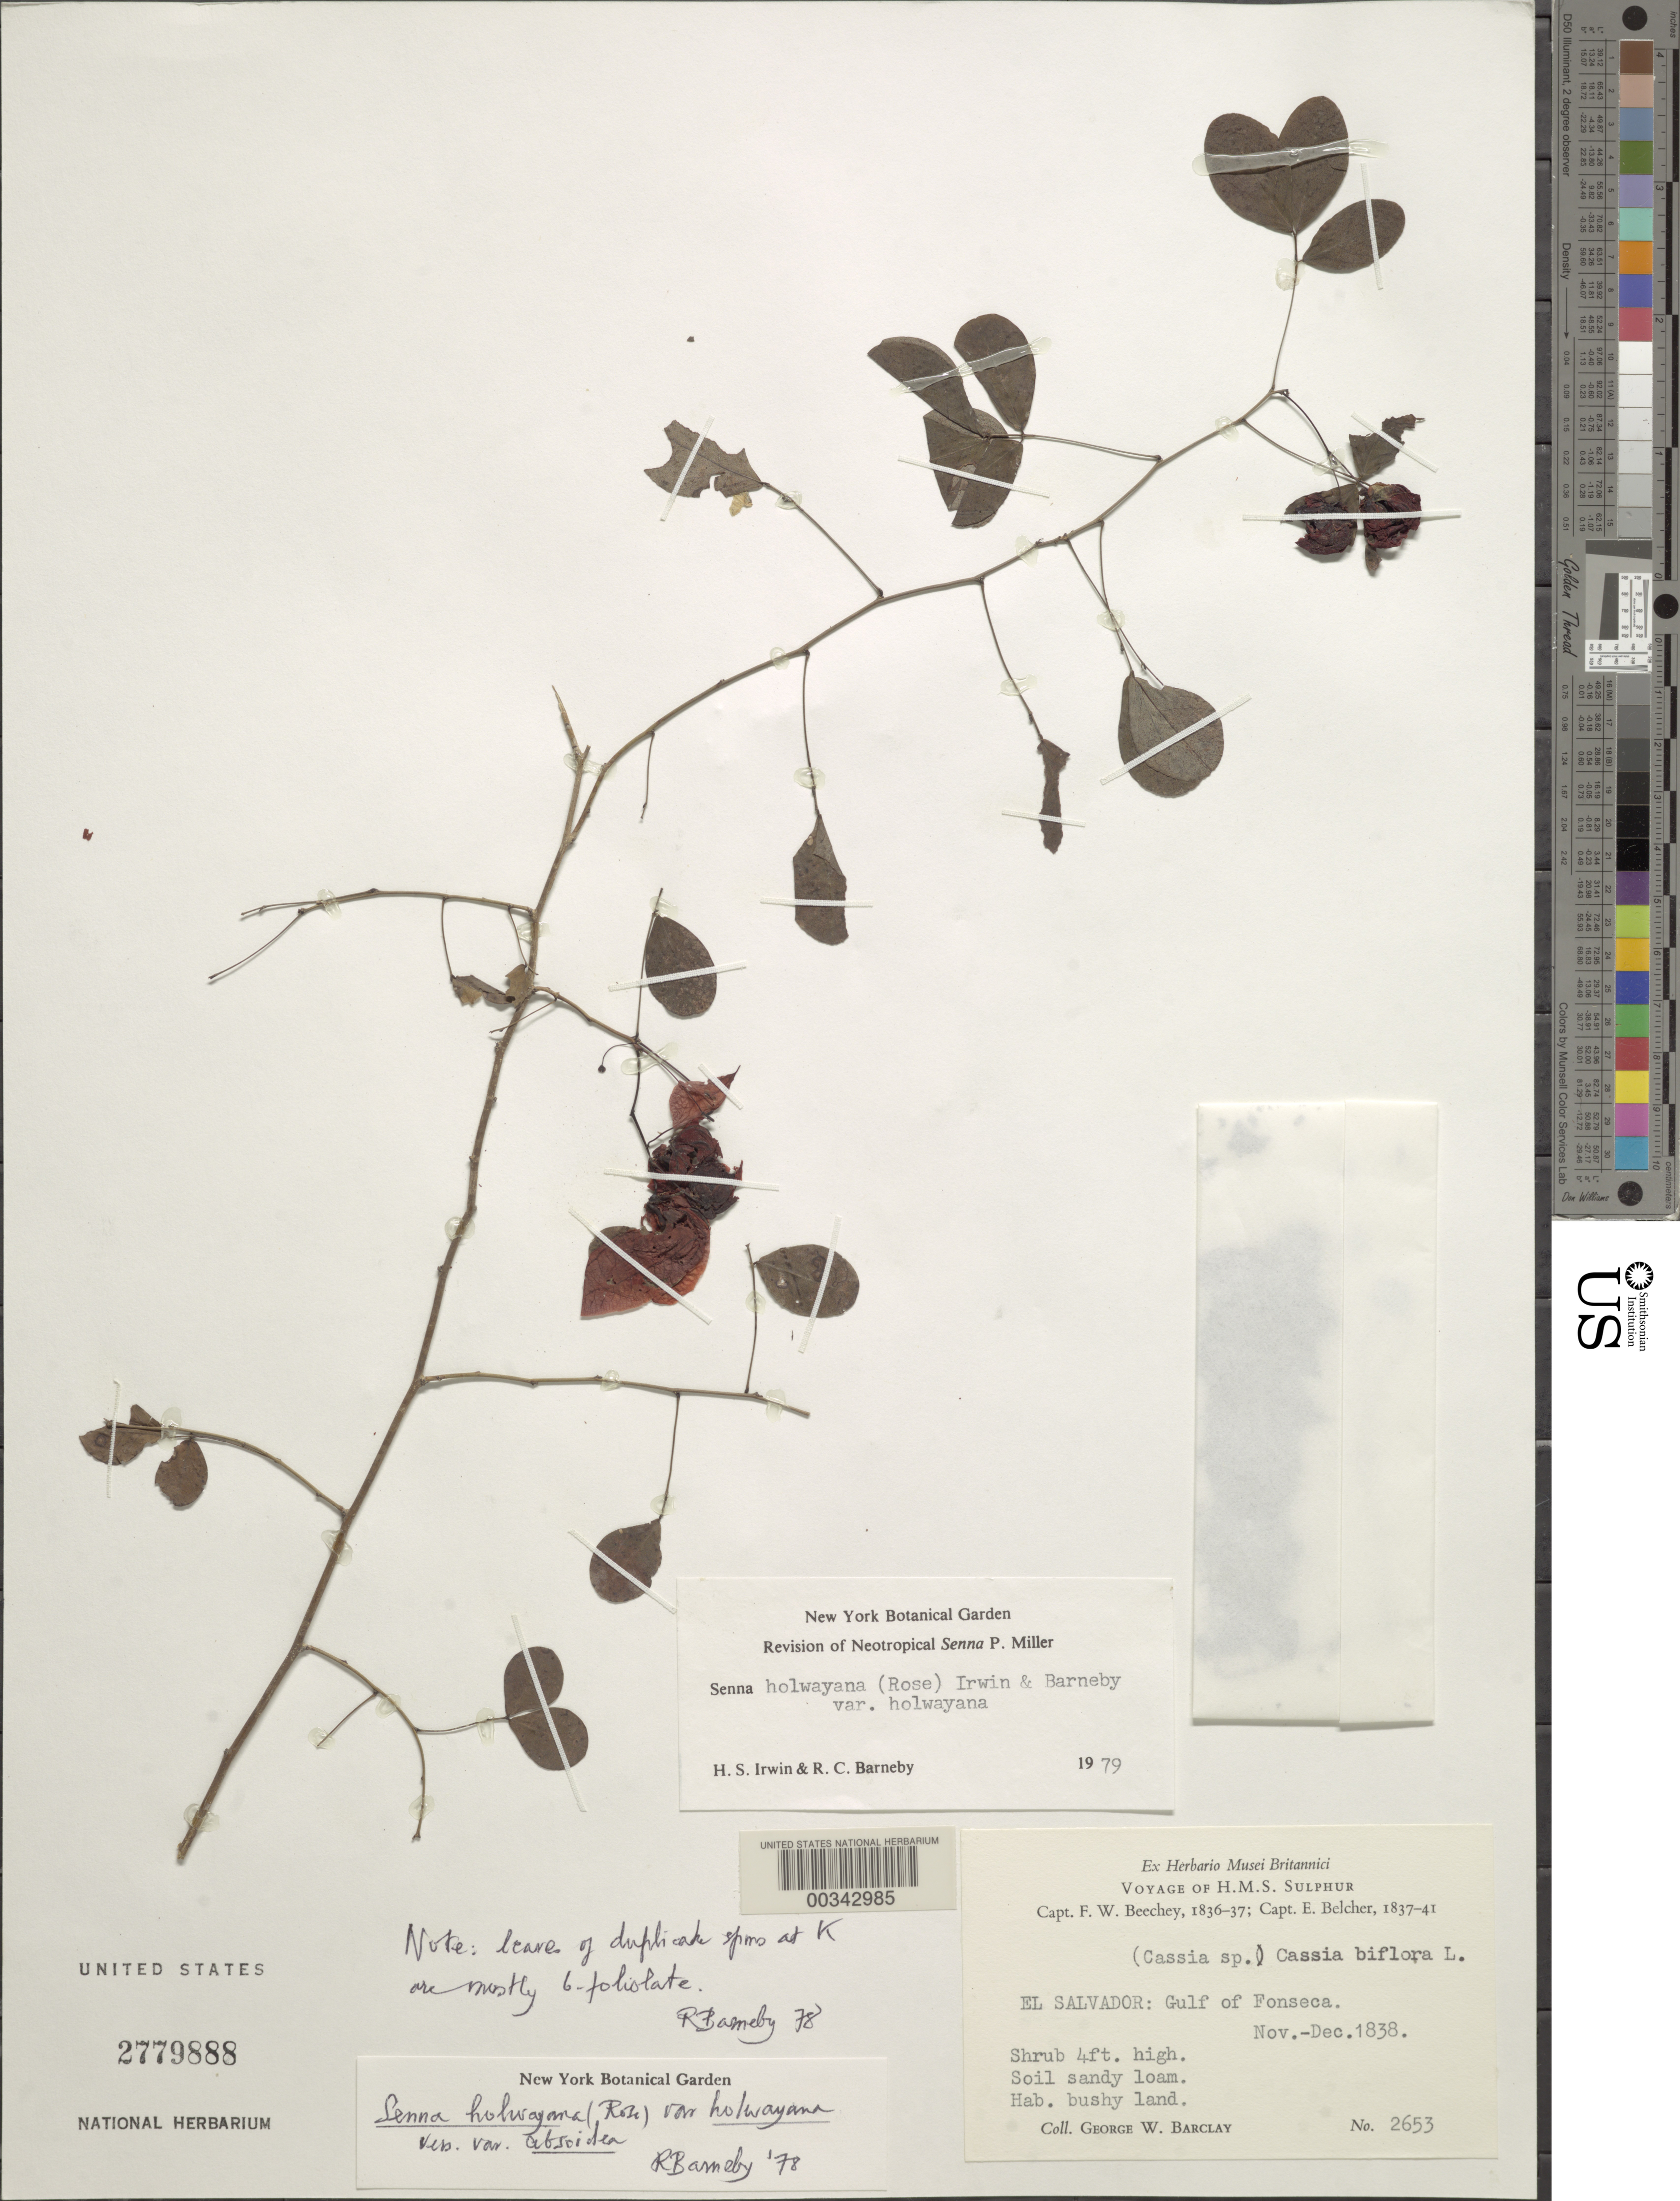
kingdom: Plantae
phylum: Tracheophyta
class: Magnoliopsida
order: Fabales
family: Fabaceae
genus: Senna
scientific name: Senna holwayana var. holwayana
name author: (Rose) H.S. Irwin & Barneby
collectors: G. W. Barclay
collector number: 2653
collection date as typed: Nov 1838 to -- Dec 1838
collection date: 1838-11/1838-12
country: El Salvador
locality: Gulf of fonseca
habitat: Brushy land; sandy loam soil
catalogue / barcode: US 2779888